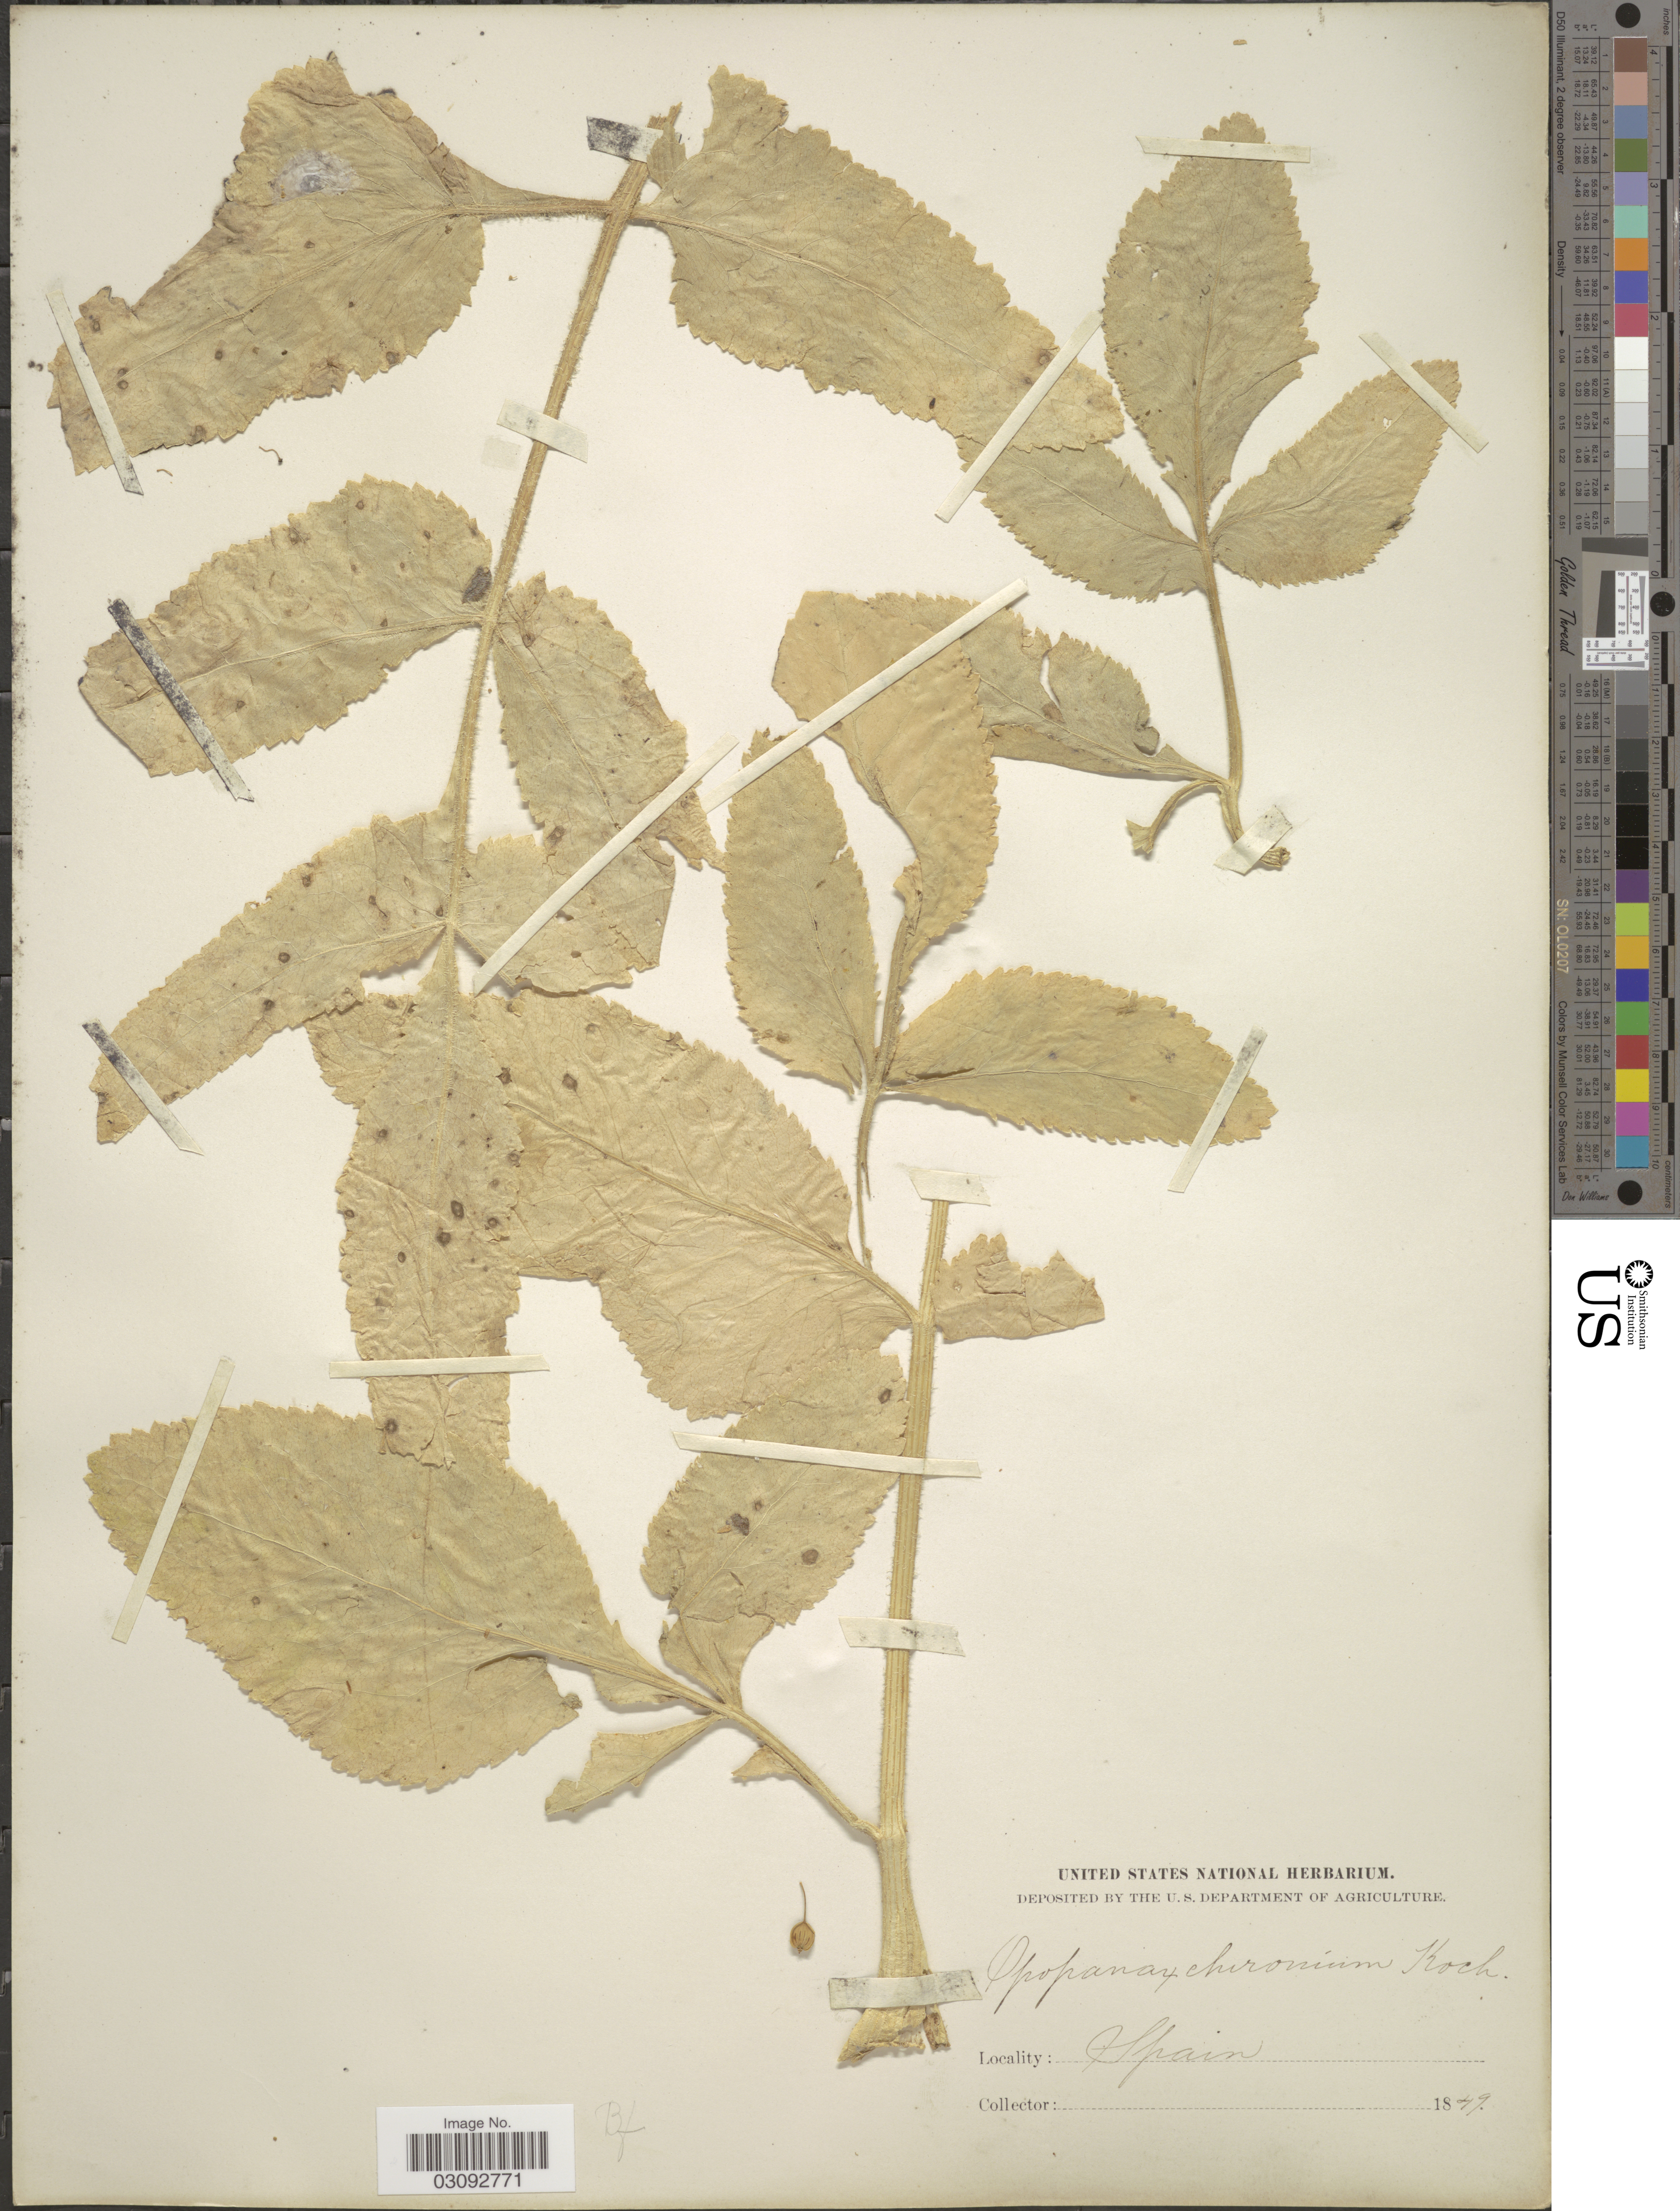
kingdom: Plantae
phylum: Tracheophyta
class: Magnoliopsida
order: Apiales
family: Apiaceae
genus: Opopanax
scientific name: Opopanax chironium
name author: (L.) W.D.J. Koch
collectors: ex herb. United States National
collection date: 1849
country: Spain